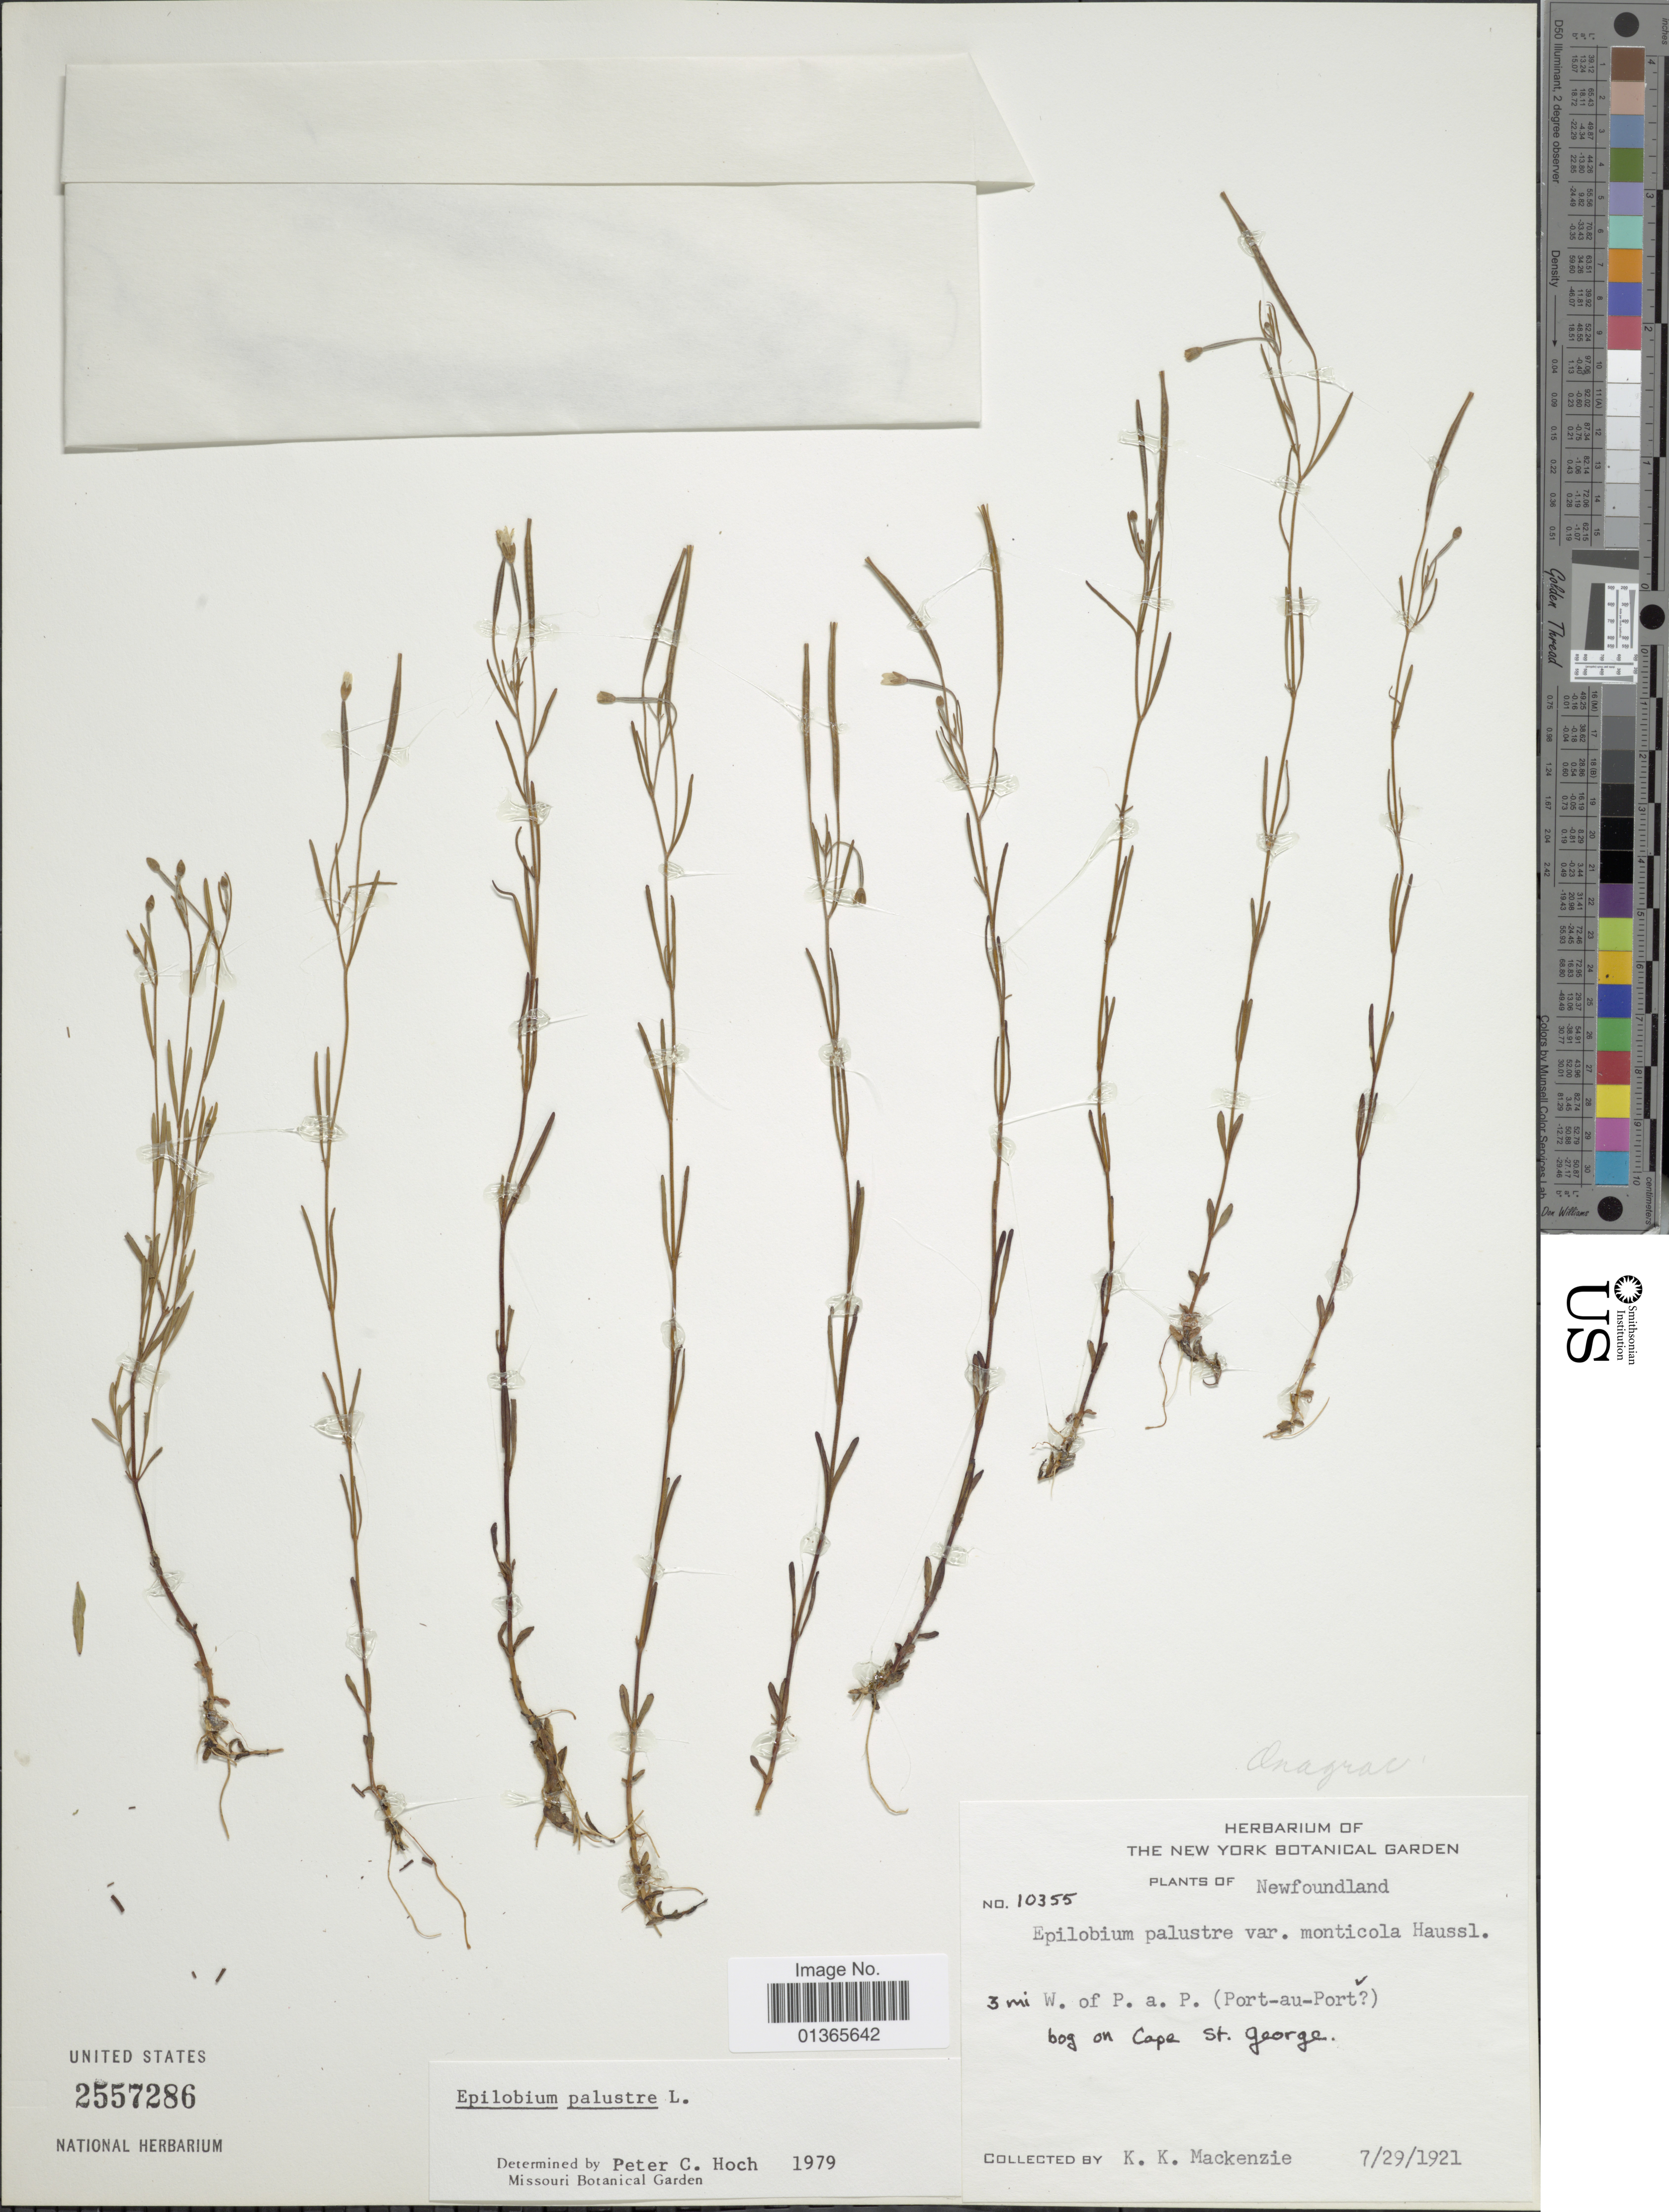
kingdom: Plantae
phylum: Tracheophyta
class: Magnoliopsida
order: Myrtales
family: Onagraceae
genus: Epilobium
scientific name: Epilobium palustre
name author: L.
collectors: K. K. Mackenzie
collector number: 10355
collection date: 1921-07-29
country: Canada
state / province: Newfoundland and Labrador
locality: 3 mi W. of P.a.P. (Port-au-Port), bog n Cape St. George.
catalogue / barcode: US 2557286